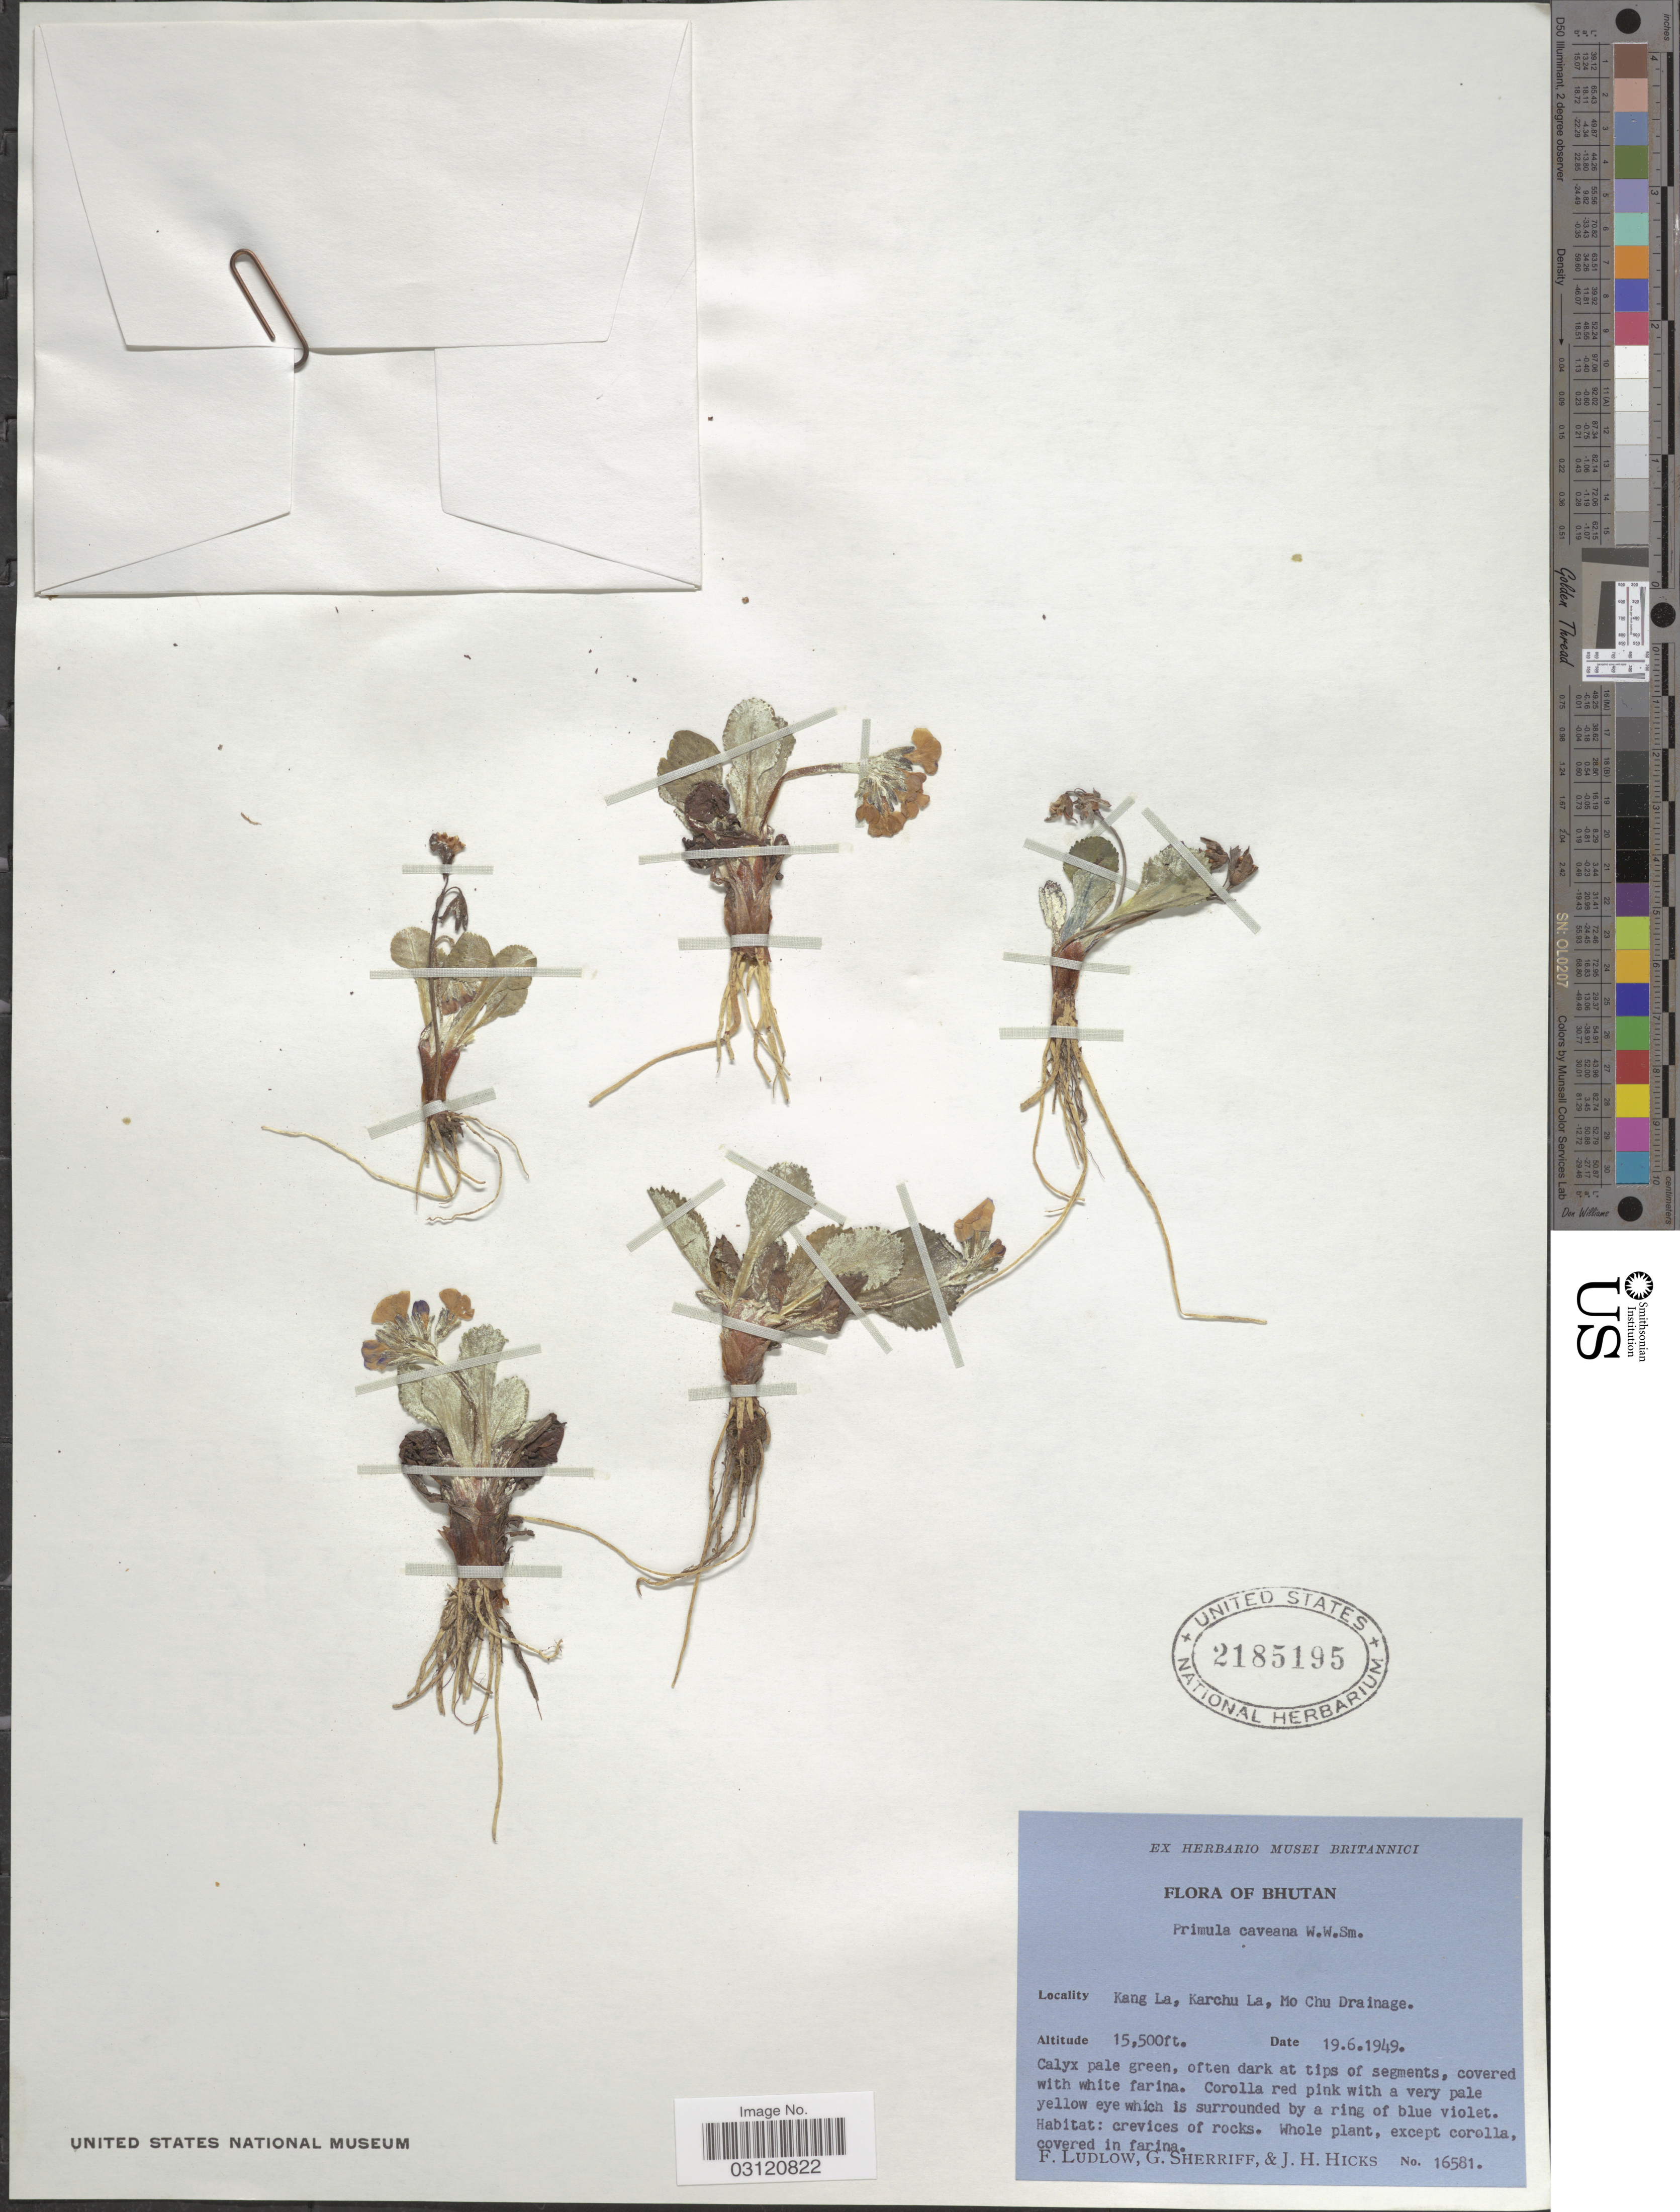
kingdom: Plantae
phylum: Tracheophyta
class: Magnoliopsida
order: Ericales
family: Primulaceae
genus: Primula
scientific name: Primula caveana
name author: W.W. Sm.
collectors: F. Ludlow, G. Sherriff & J. H. Hicks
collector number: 16581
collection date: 1949-06-19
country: Bhutan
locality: Kang La, Karchu La, Mo Chu Drainage.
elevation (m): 4724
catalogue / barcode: US 2185195